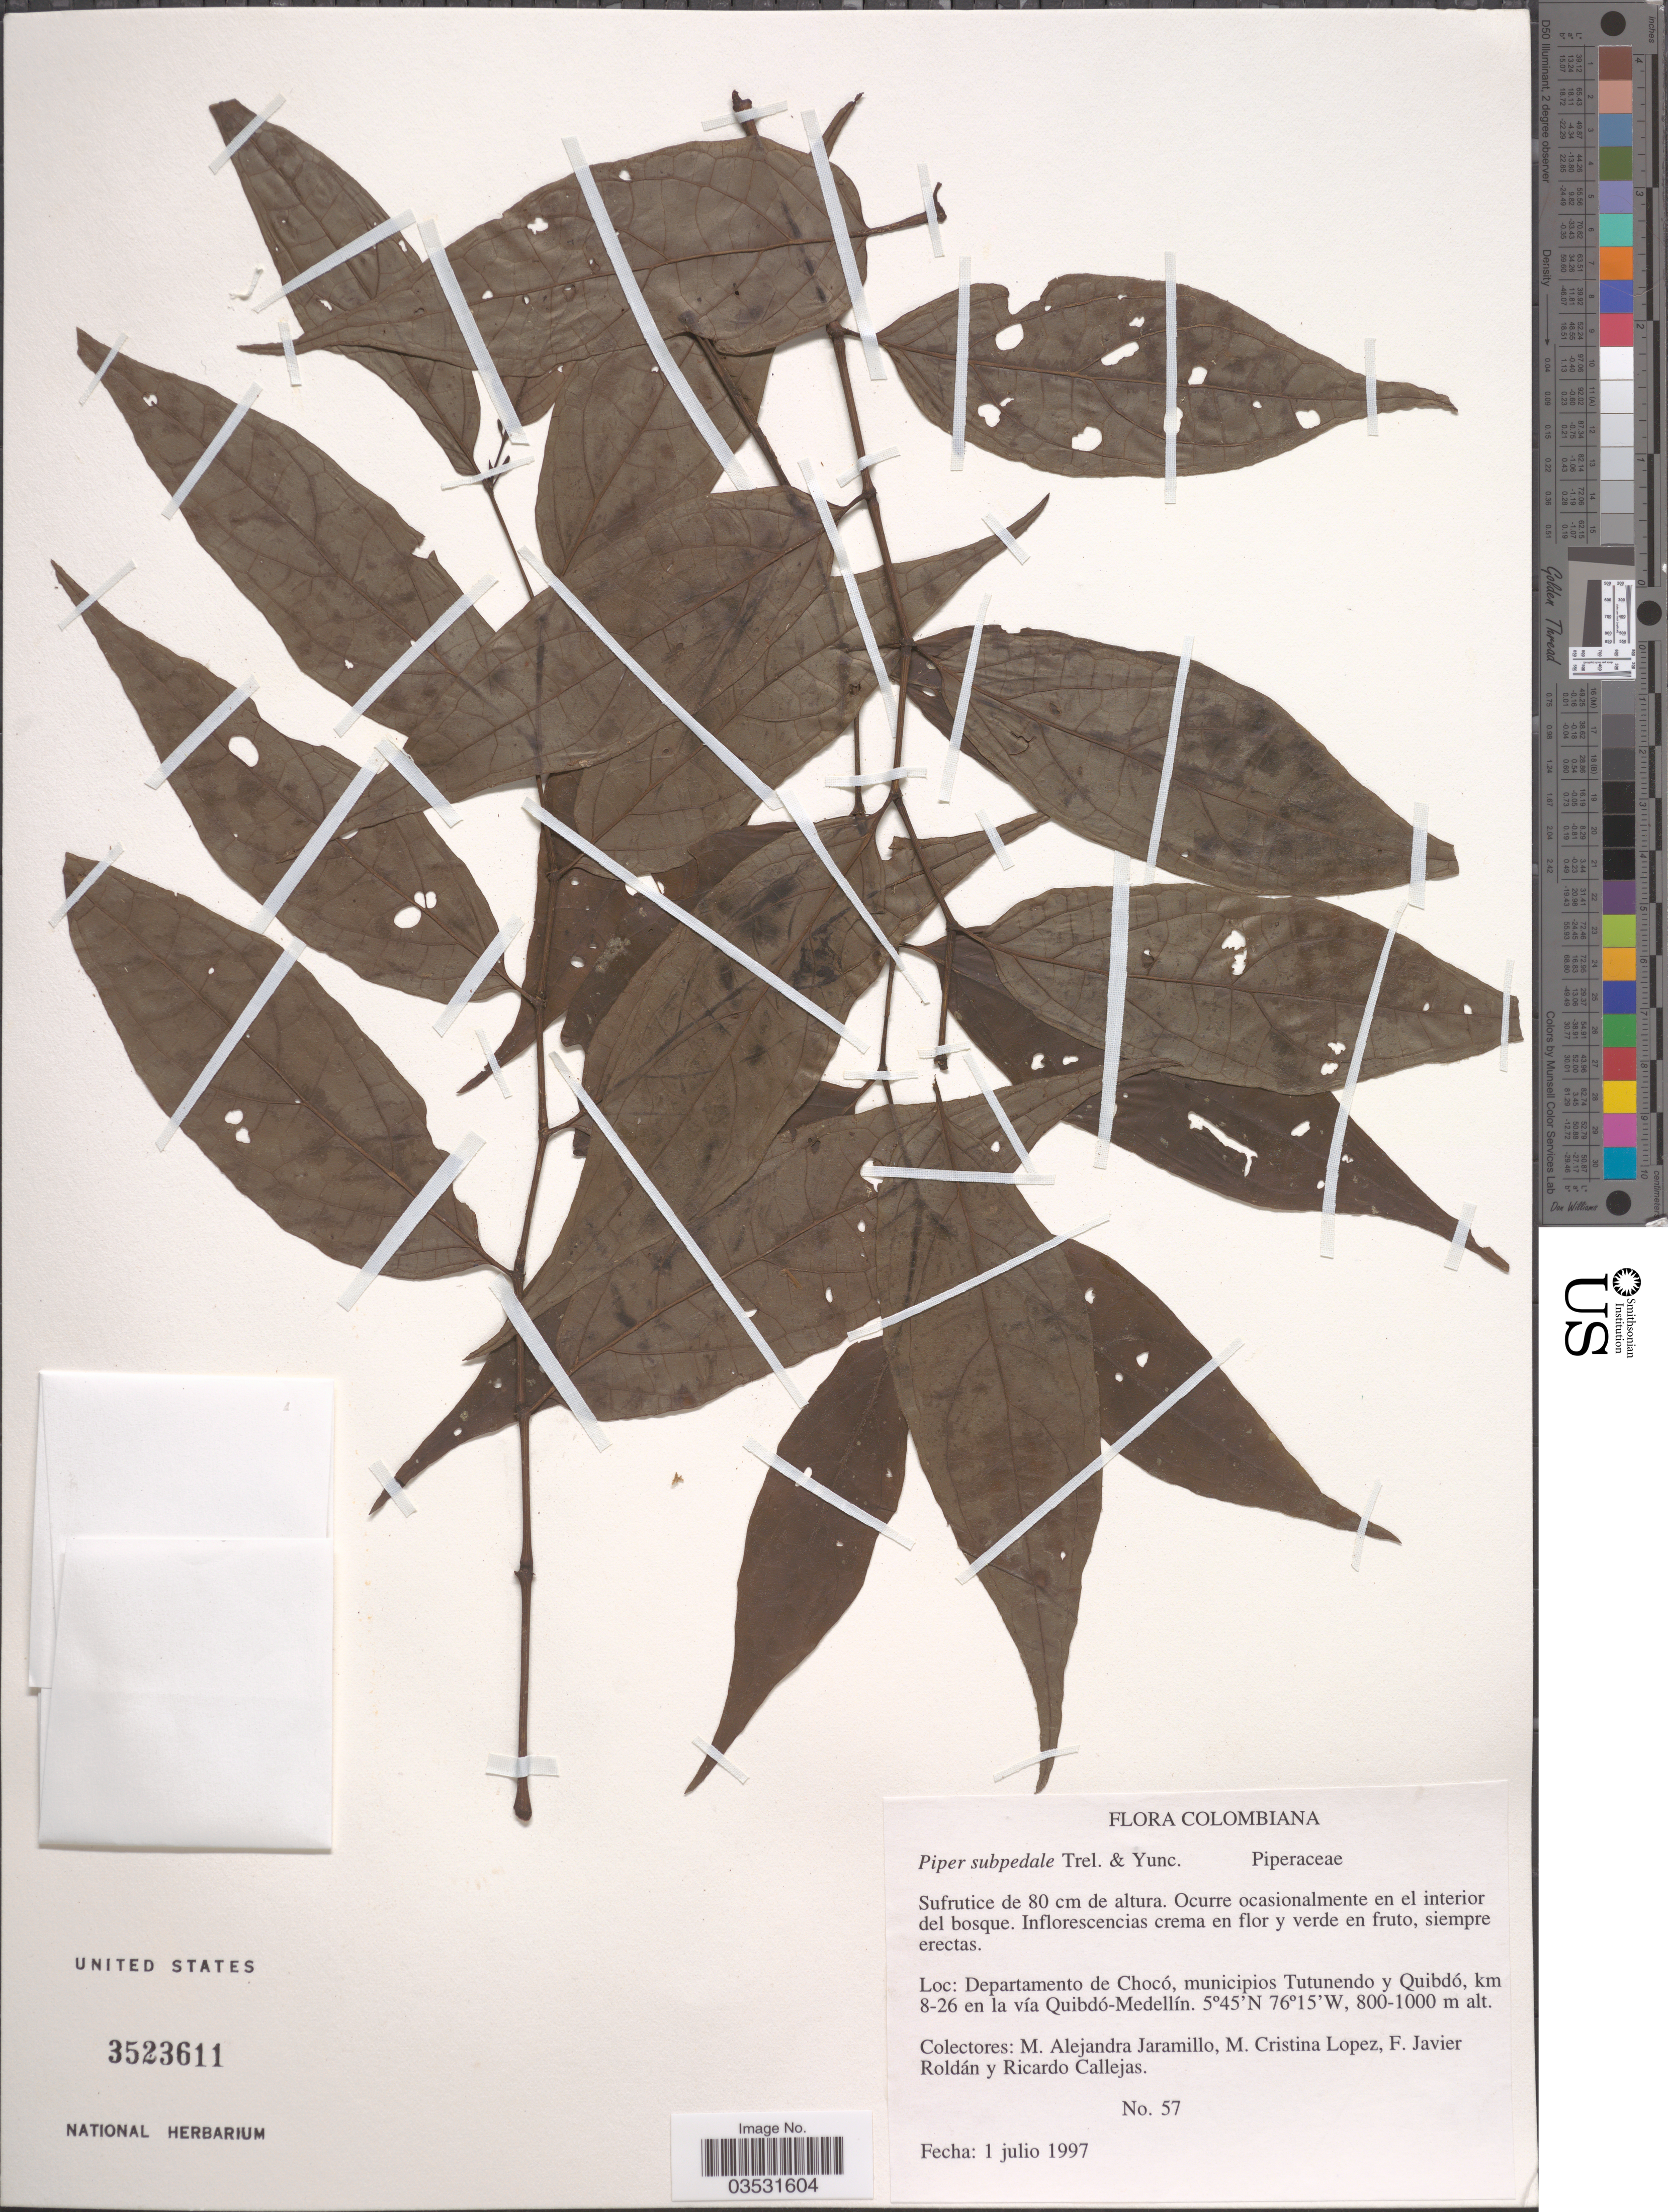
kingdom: Plantae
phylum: Tracheophyta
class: Magnoliopsida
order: Piperales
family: Piperaceae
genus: Piper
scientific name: Piper subpedale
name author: Trel. & Yunck.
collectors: M. A. Jaramillo, M. Lopez, F. J. Roldán & R. Callejas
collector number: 57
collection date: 1997-07-01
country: Colombia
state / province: Chocó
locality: Departamento de Chocó, municipios Tutunendo y Quibdó, km 8-26 en la vía Quibdó-Medellín.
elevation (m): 800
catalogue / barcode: US 3523611